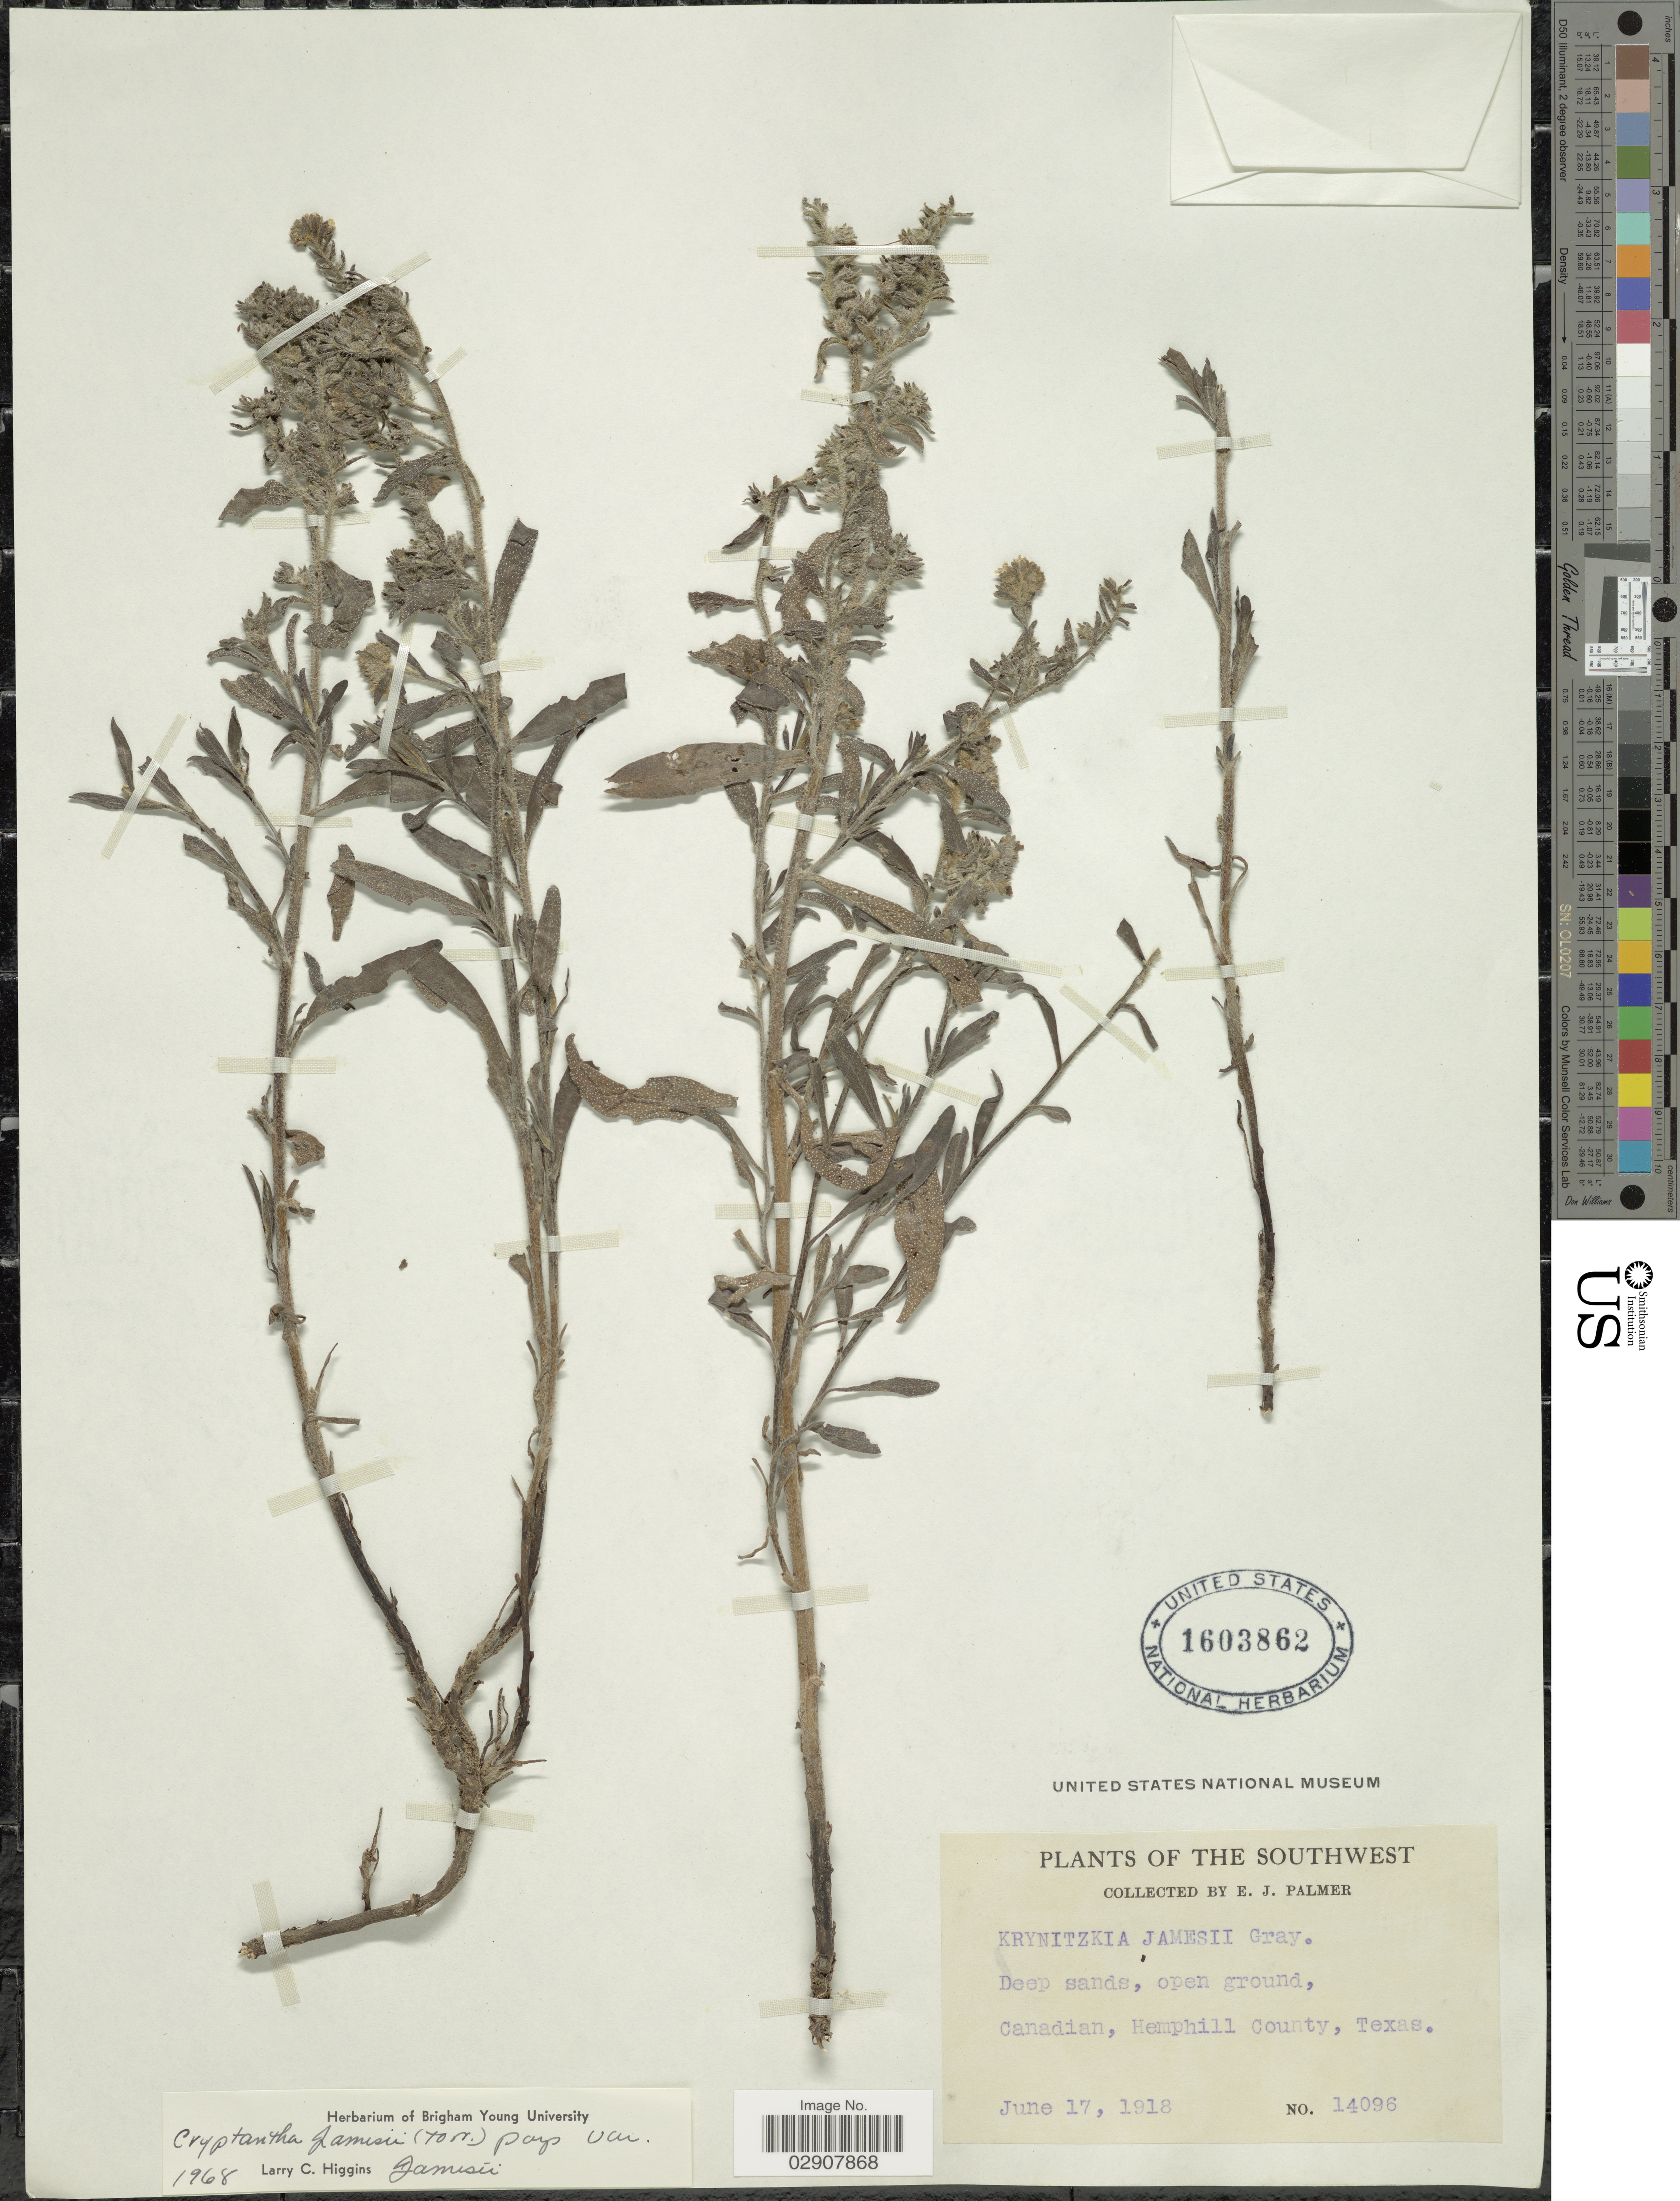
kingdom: Plantae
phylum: Tracheophyta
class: Magnoliopsida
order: Boraginales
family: Boraginaceae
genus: Cryptantha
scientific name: Cryptantha jamesii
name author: (Torr.) Payson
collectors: E. J. Palmer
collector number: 14096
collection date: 1918-06-17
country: United States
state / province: Texas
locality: Deep sands, open ground, Canadian, Hemphill County, Texas. The Southwest.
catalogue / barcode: US 1603862